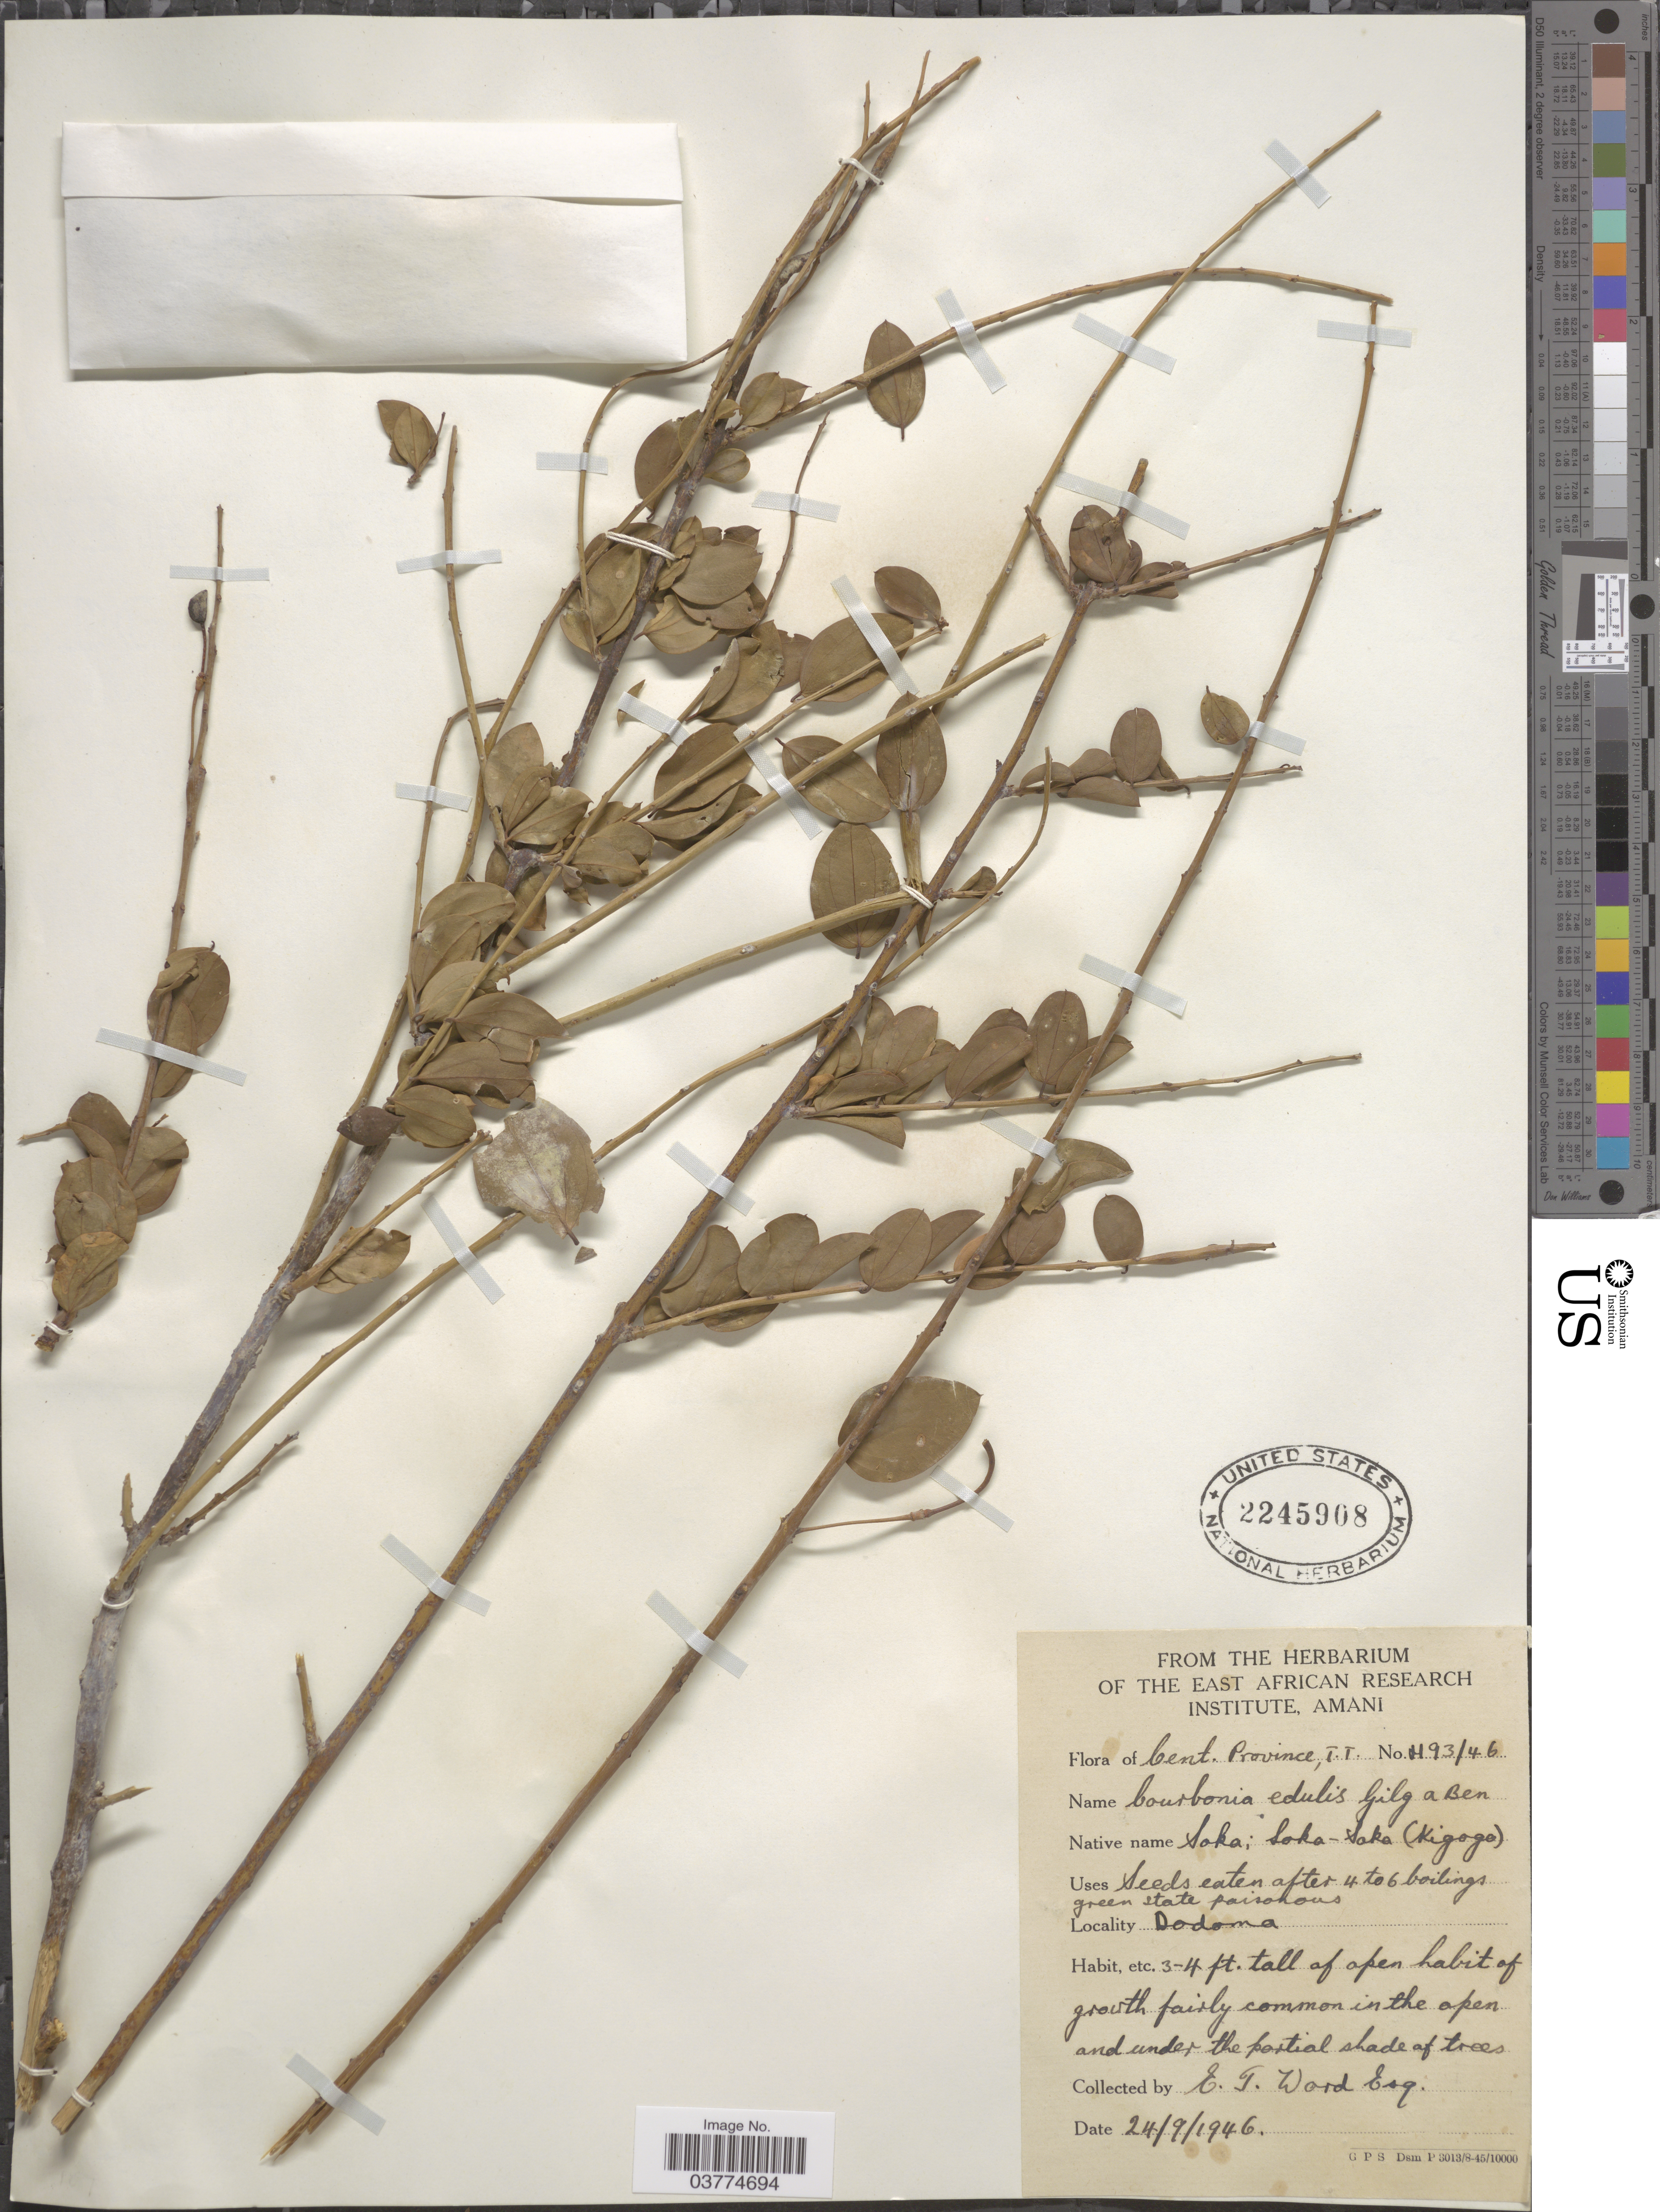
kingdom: Plantae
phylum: Tracheophyta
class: Magnoliopsida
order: Brassicales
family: Capparaceae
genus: Maerua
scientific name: Maerua edulis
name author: (Gilg & Gilg-Ben.) DeWolf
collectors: E. Word Esq.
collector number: H93/46*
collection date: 1946-09-24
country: Tanzania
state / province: Dodoma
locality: Cent. Province, T.T.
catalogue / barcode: US 2245908